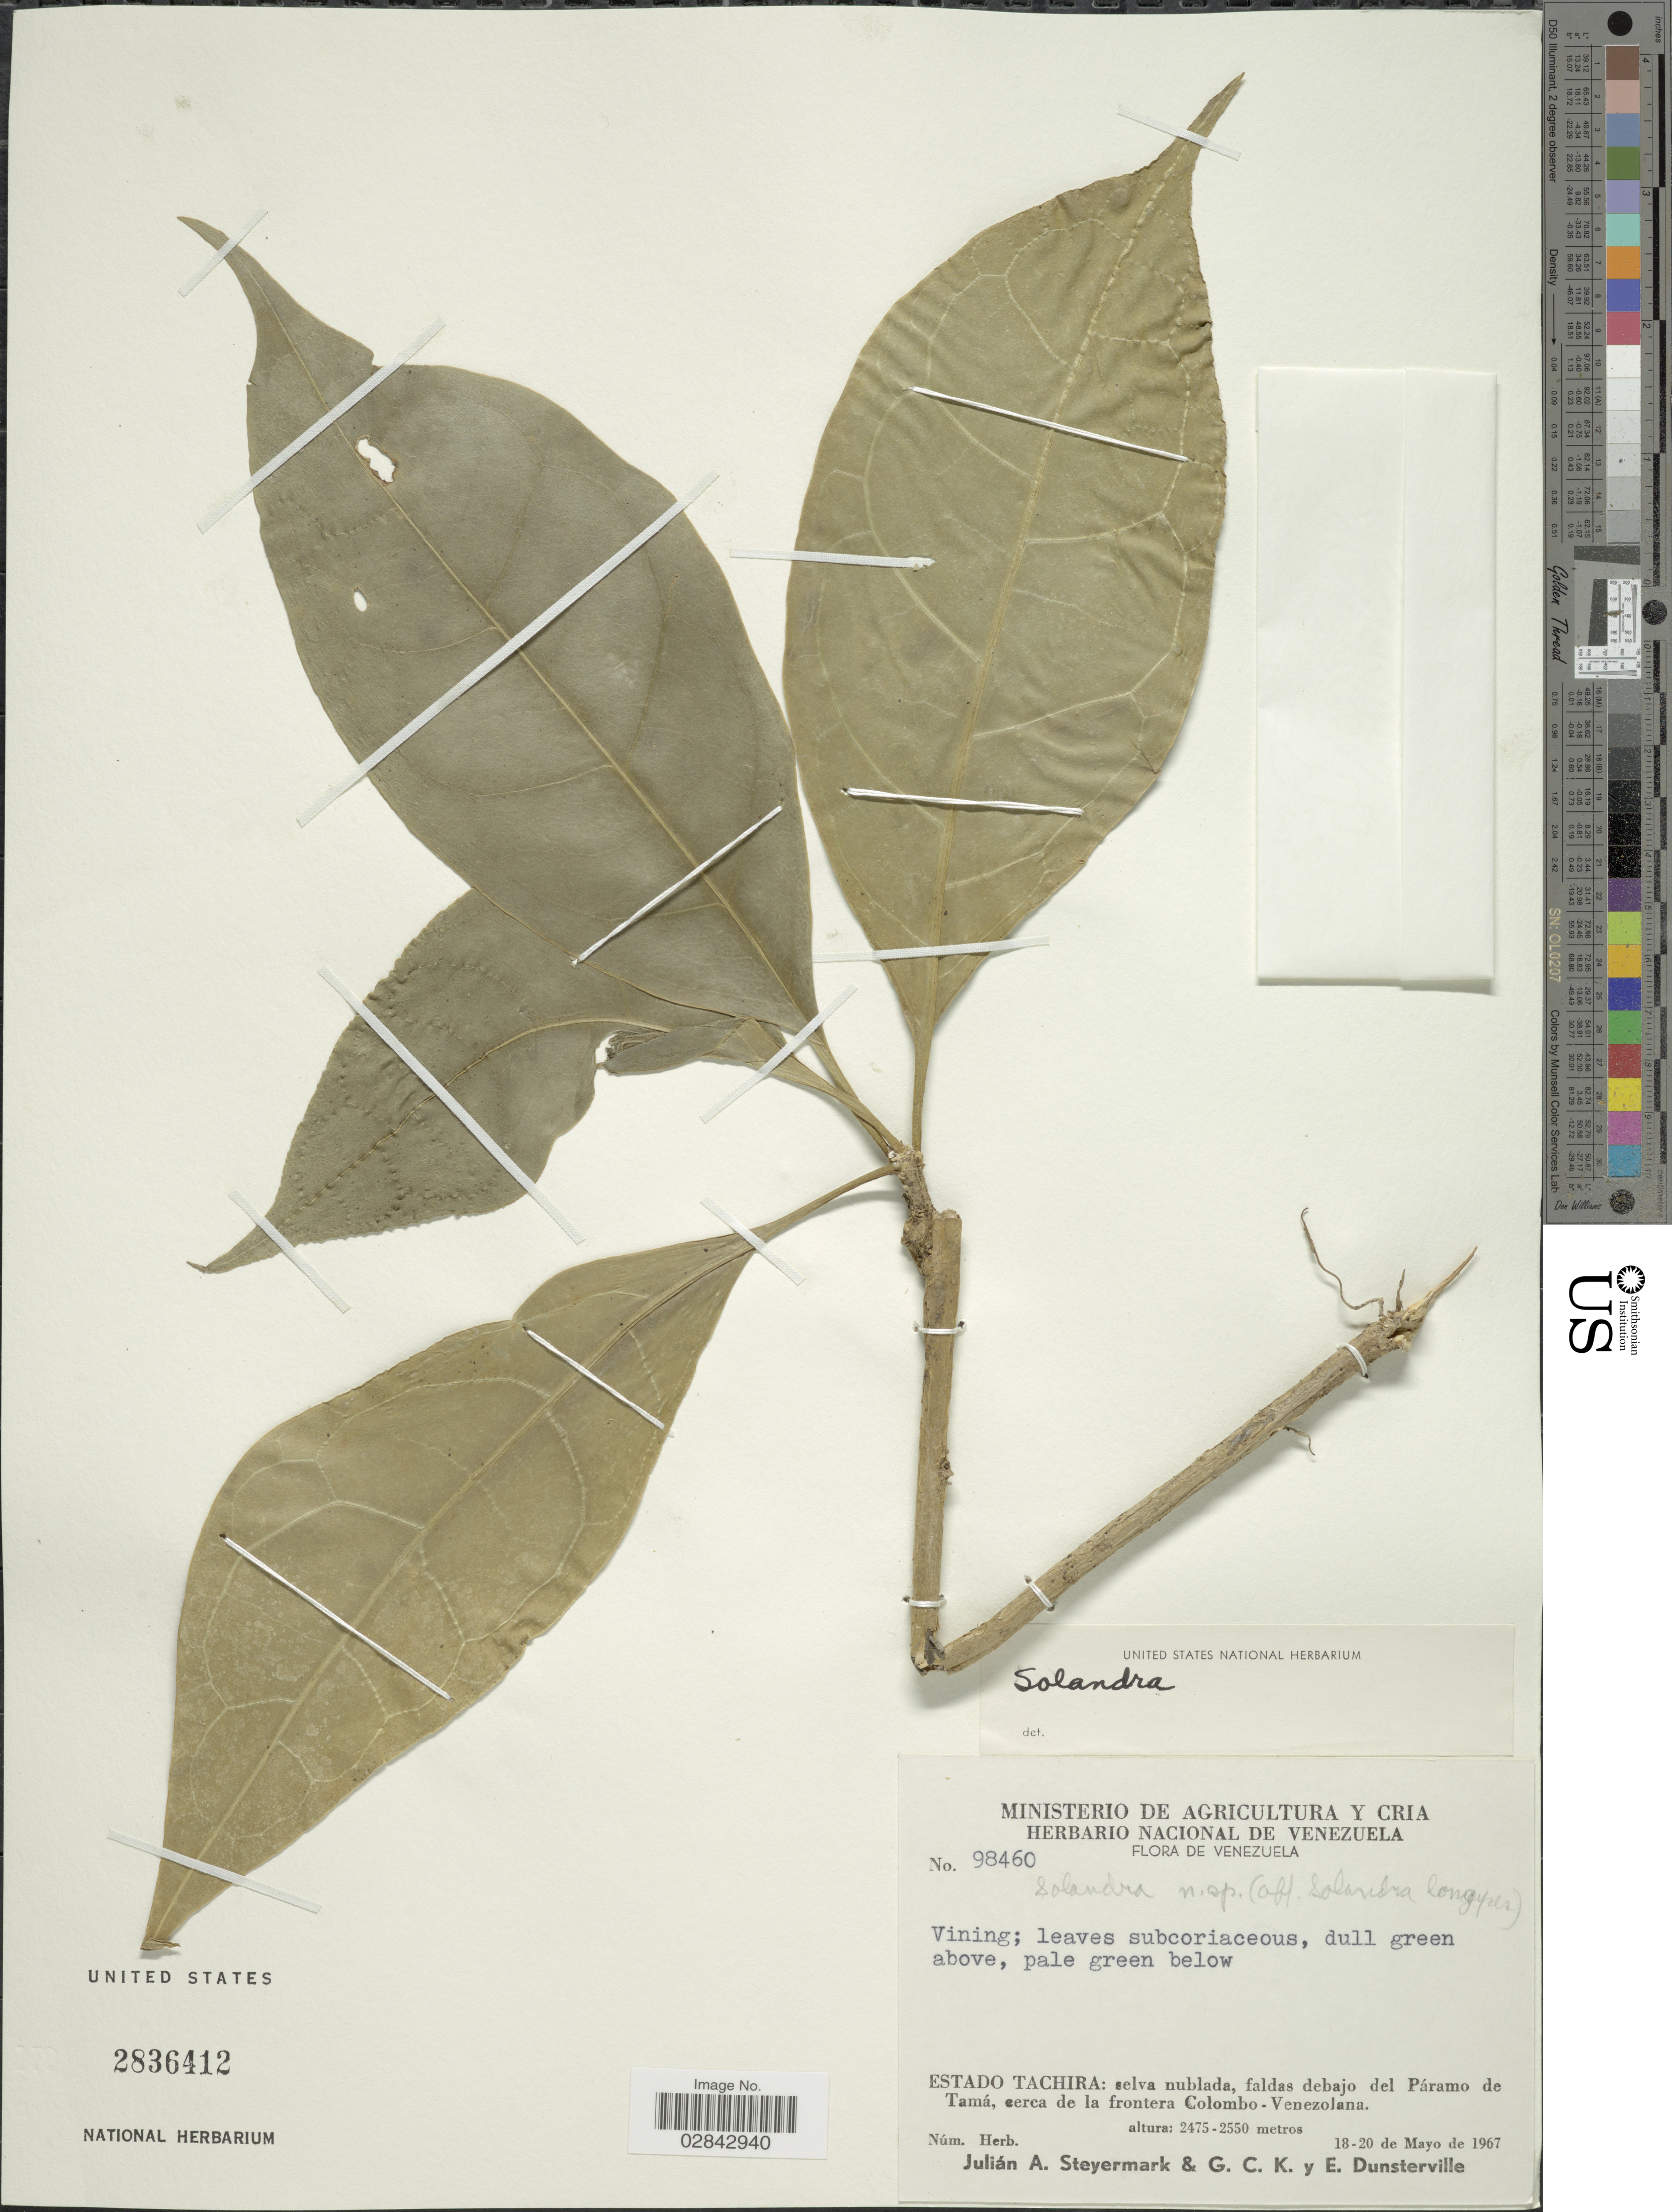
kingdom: Plantae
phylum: Tracheophyta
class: Magnoliopsida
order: Solanales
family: Solanaceae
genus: Markea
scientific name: Markea sp.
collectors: J. Steyermark, G. C. K. Dunsterville & E. Dunsterville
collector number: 98460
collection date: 1967-05-18/1967-05-20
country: Venezuela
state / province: Tachira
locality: Selva nublada, faldas debajo del Páramo de Tamá, cerca de la frontera Colombo-Venezolana.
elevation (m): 2475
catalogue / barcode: US 2836412